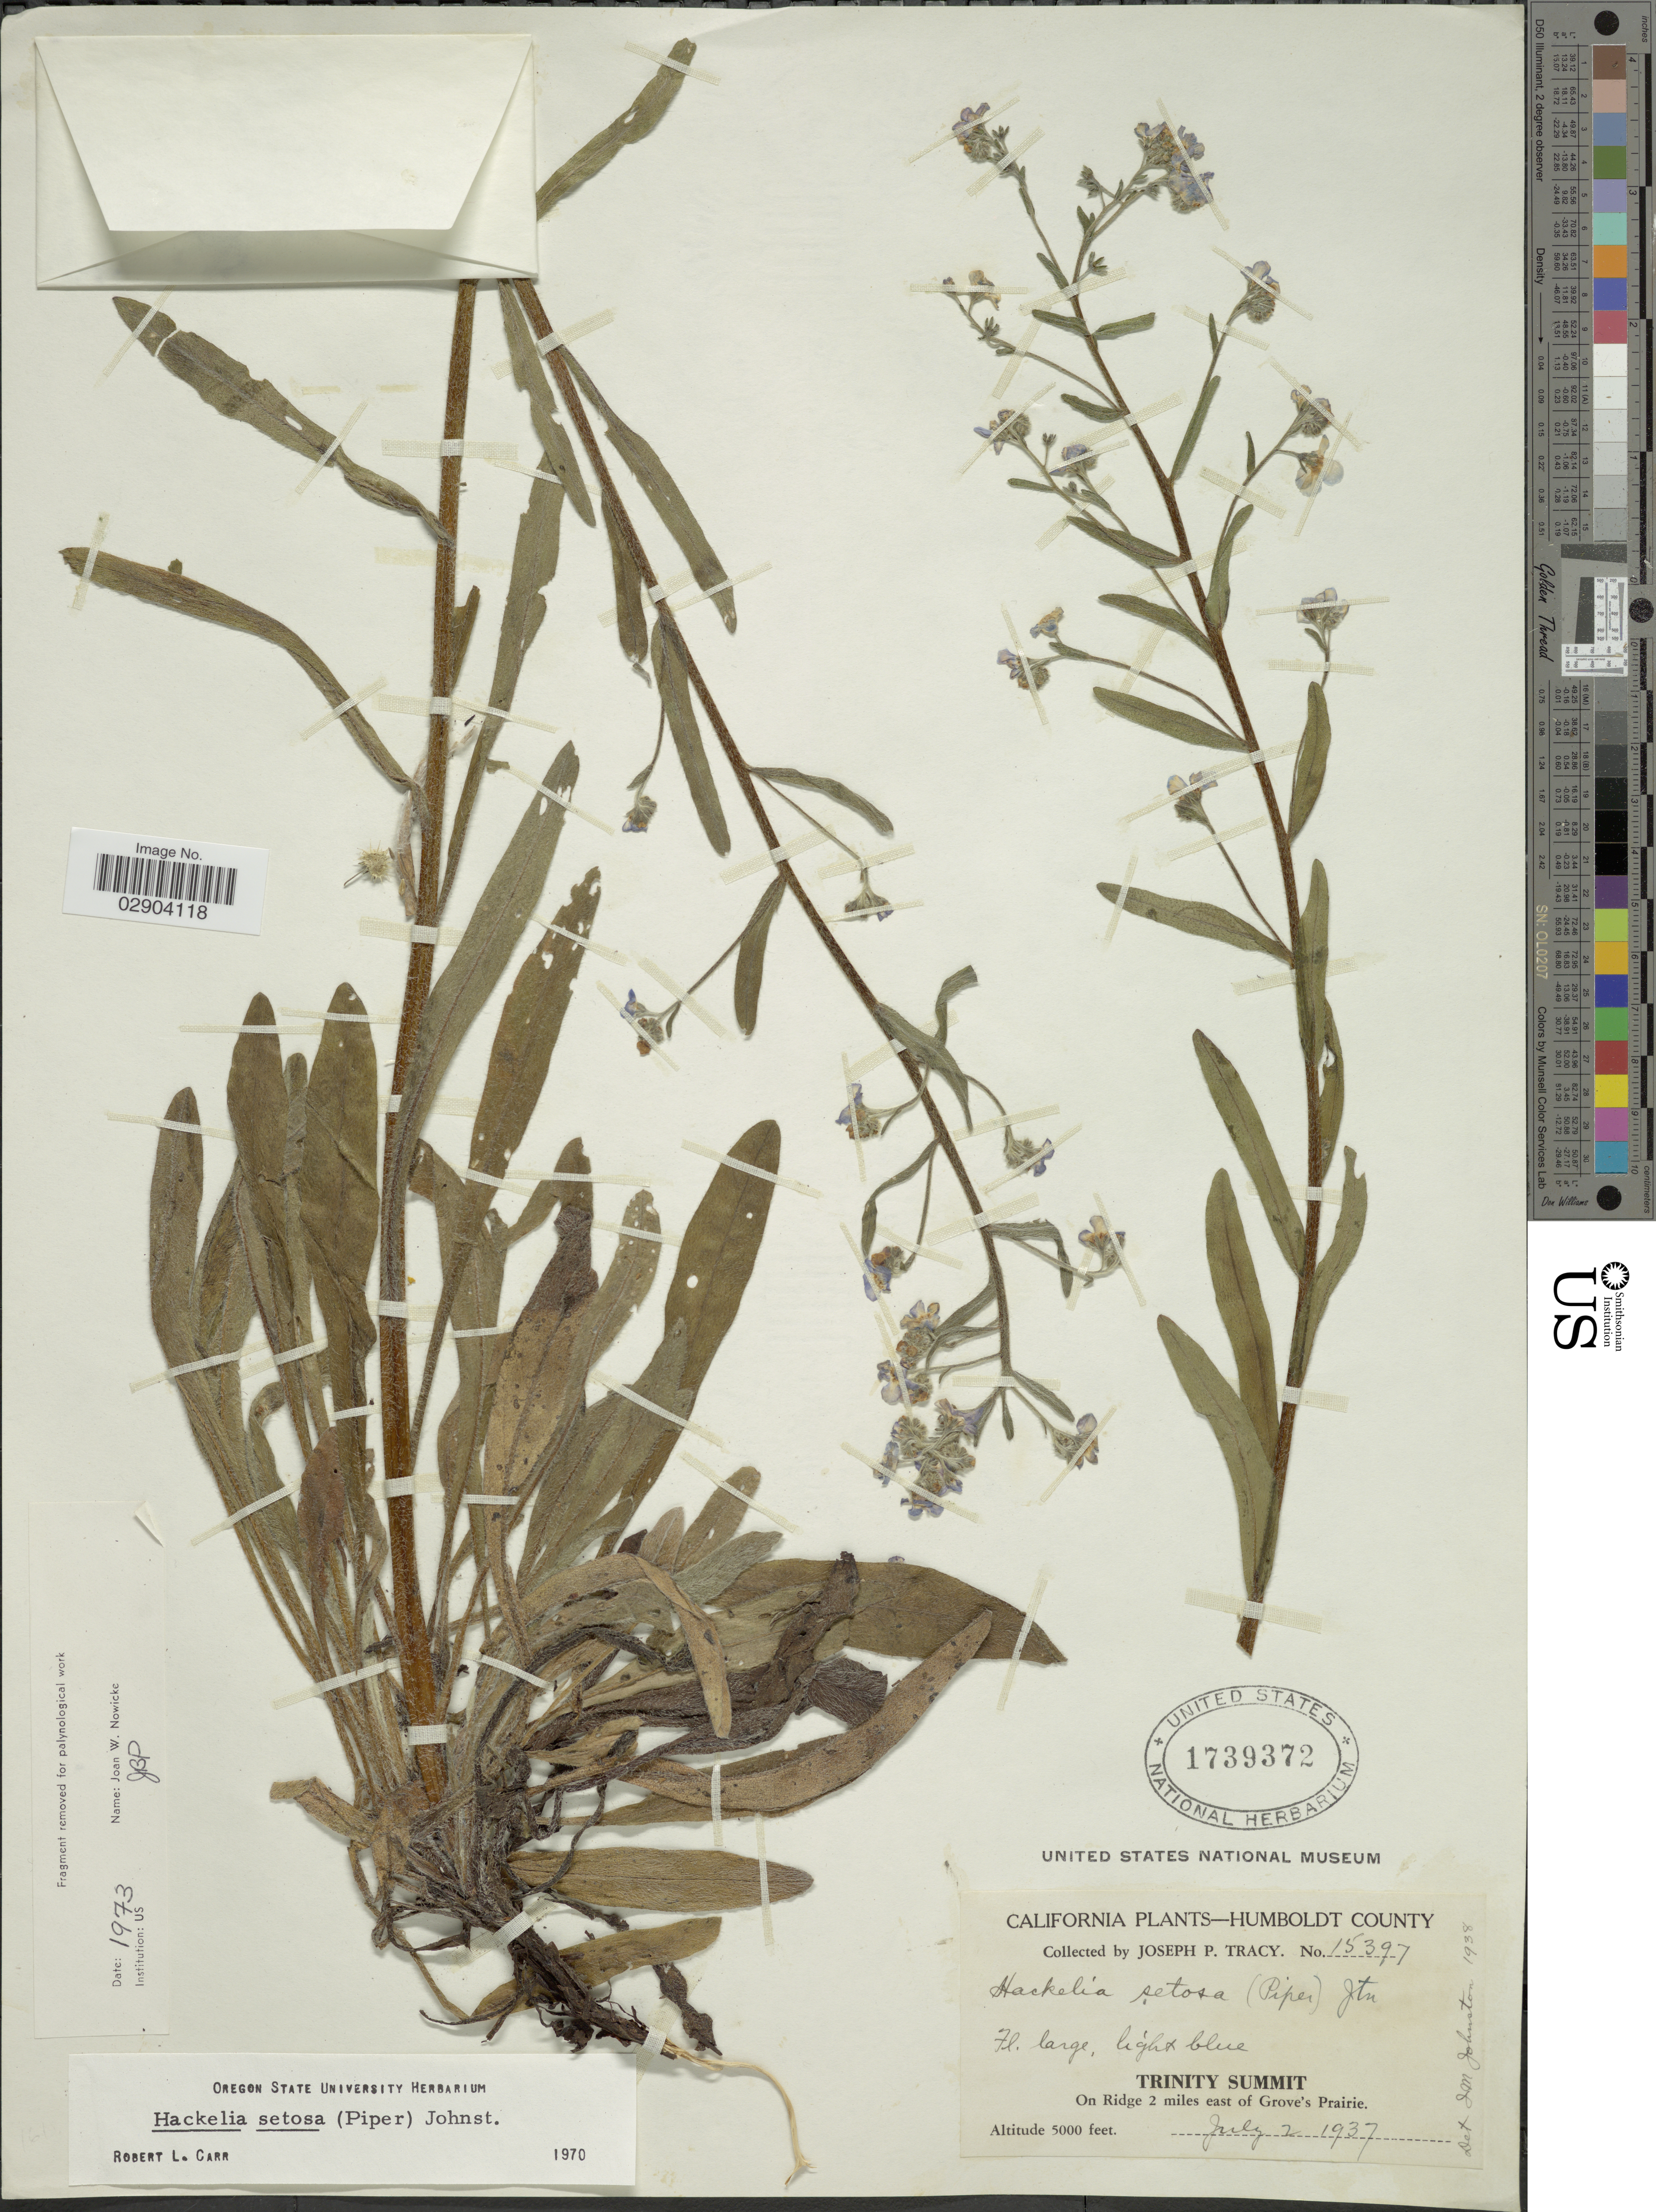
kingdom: Plantae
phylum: Tracheophyta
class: Magnoliopsida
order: Boraginales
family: Boraginaceae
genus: Hackelia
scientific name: Hackelia setosa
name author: I.M. Johnst.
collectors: J. Tracy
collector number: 15397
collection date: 1937-07-02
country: United States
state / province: California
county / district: Humboldt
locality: Humboldt County. Trinity Summit. On Ridge 2 miles east of Grove's Prairie.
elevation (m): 1524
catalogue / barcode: US 1739372